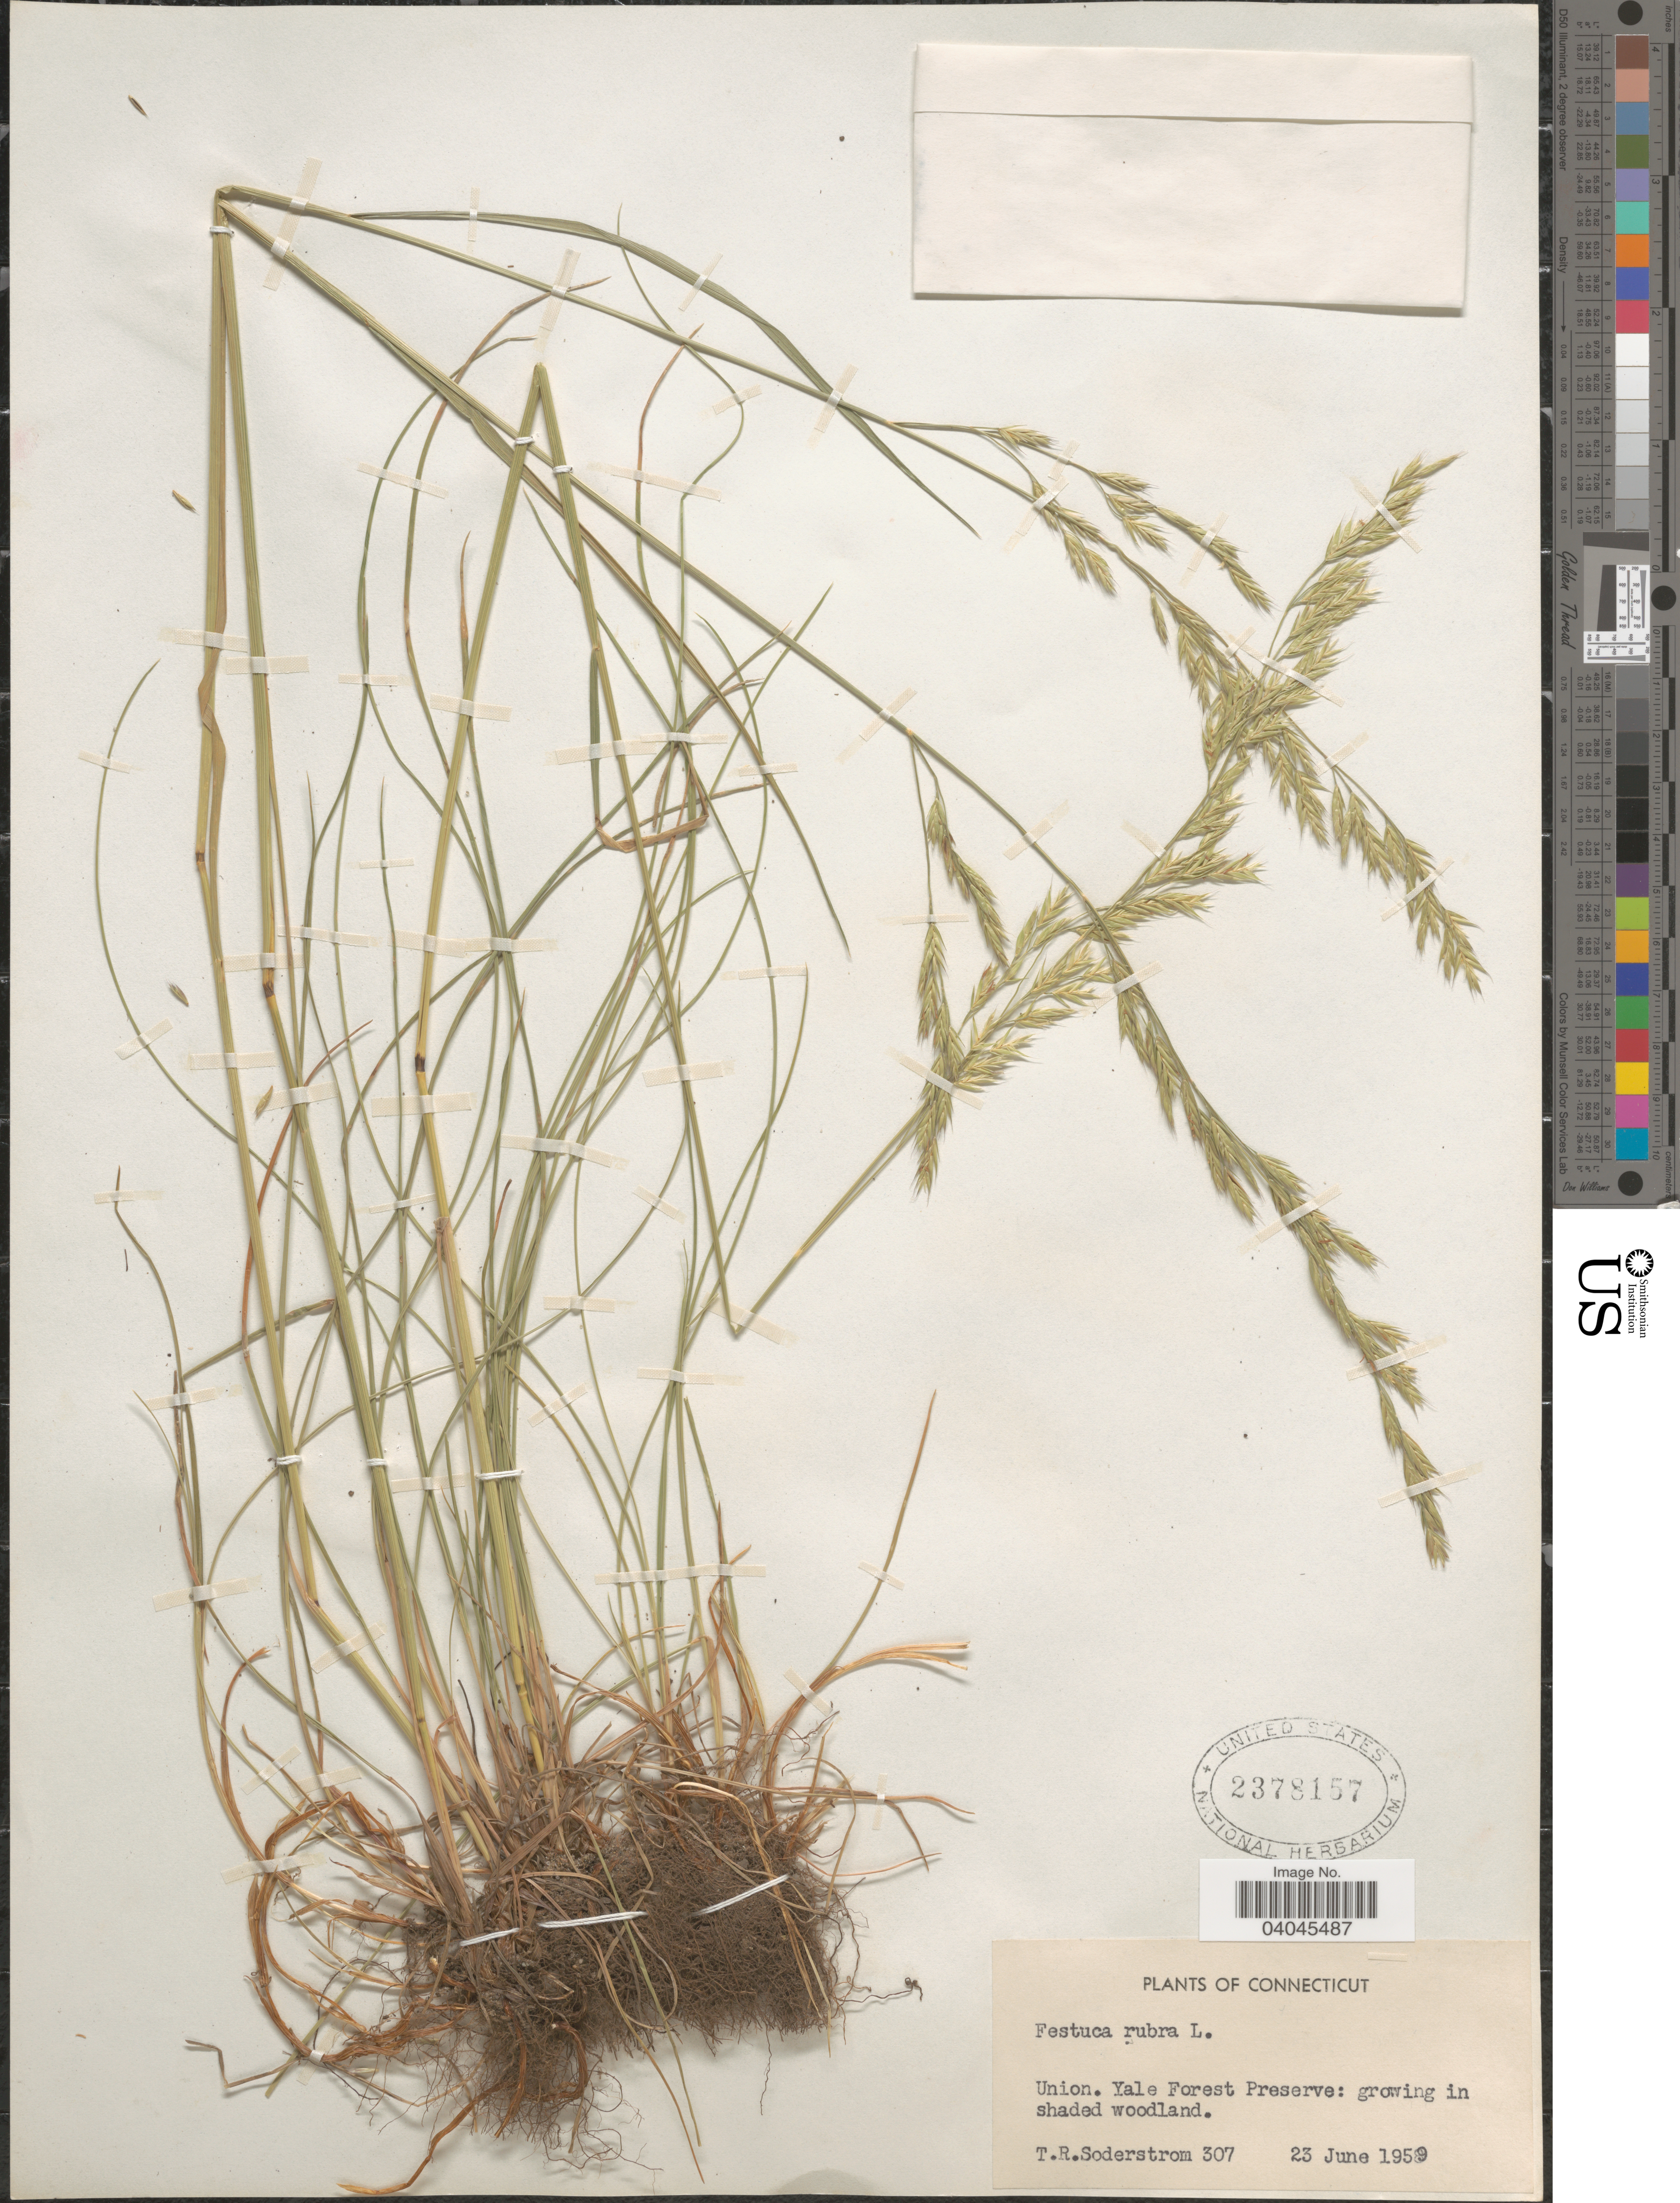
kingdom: Plantae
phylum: Tracheophyta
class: Liliopsida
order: Poales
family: Poaceae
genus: Festuca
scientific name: Festuca rubra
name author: L.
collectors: T. R. Soderstrom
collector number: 307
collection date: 1959-06-23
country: United States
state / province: Connecticut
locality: Union. Yale Forest Preserve.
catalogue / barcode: US 2378157